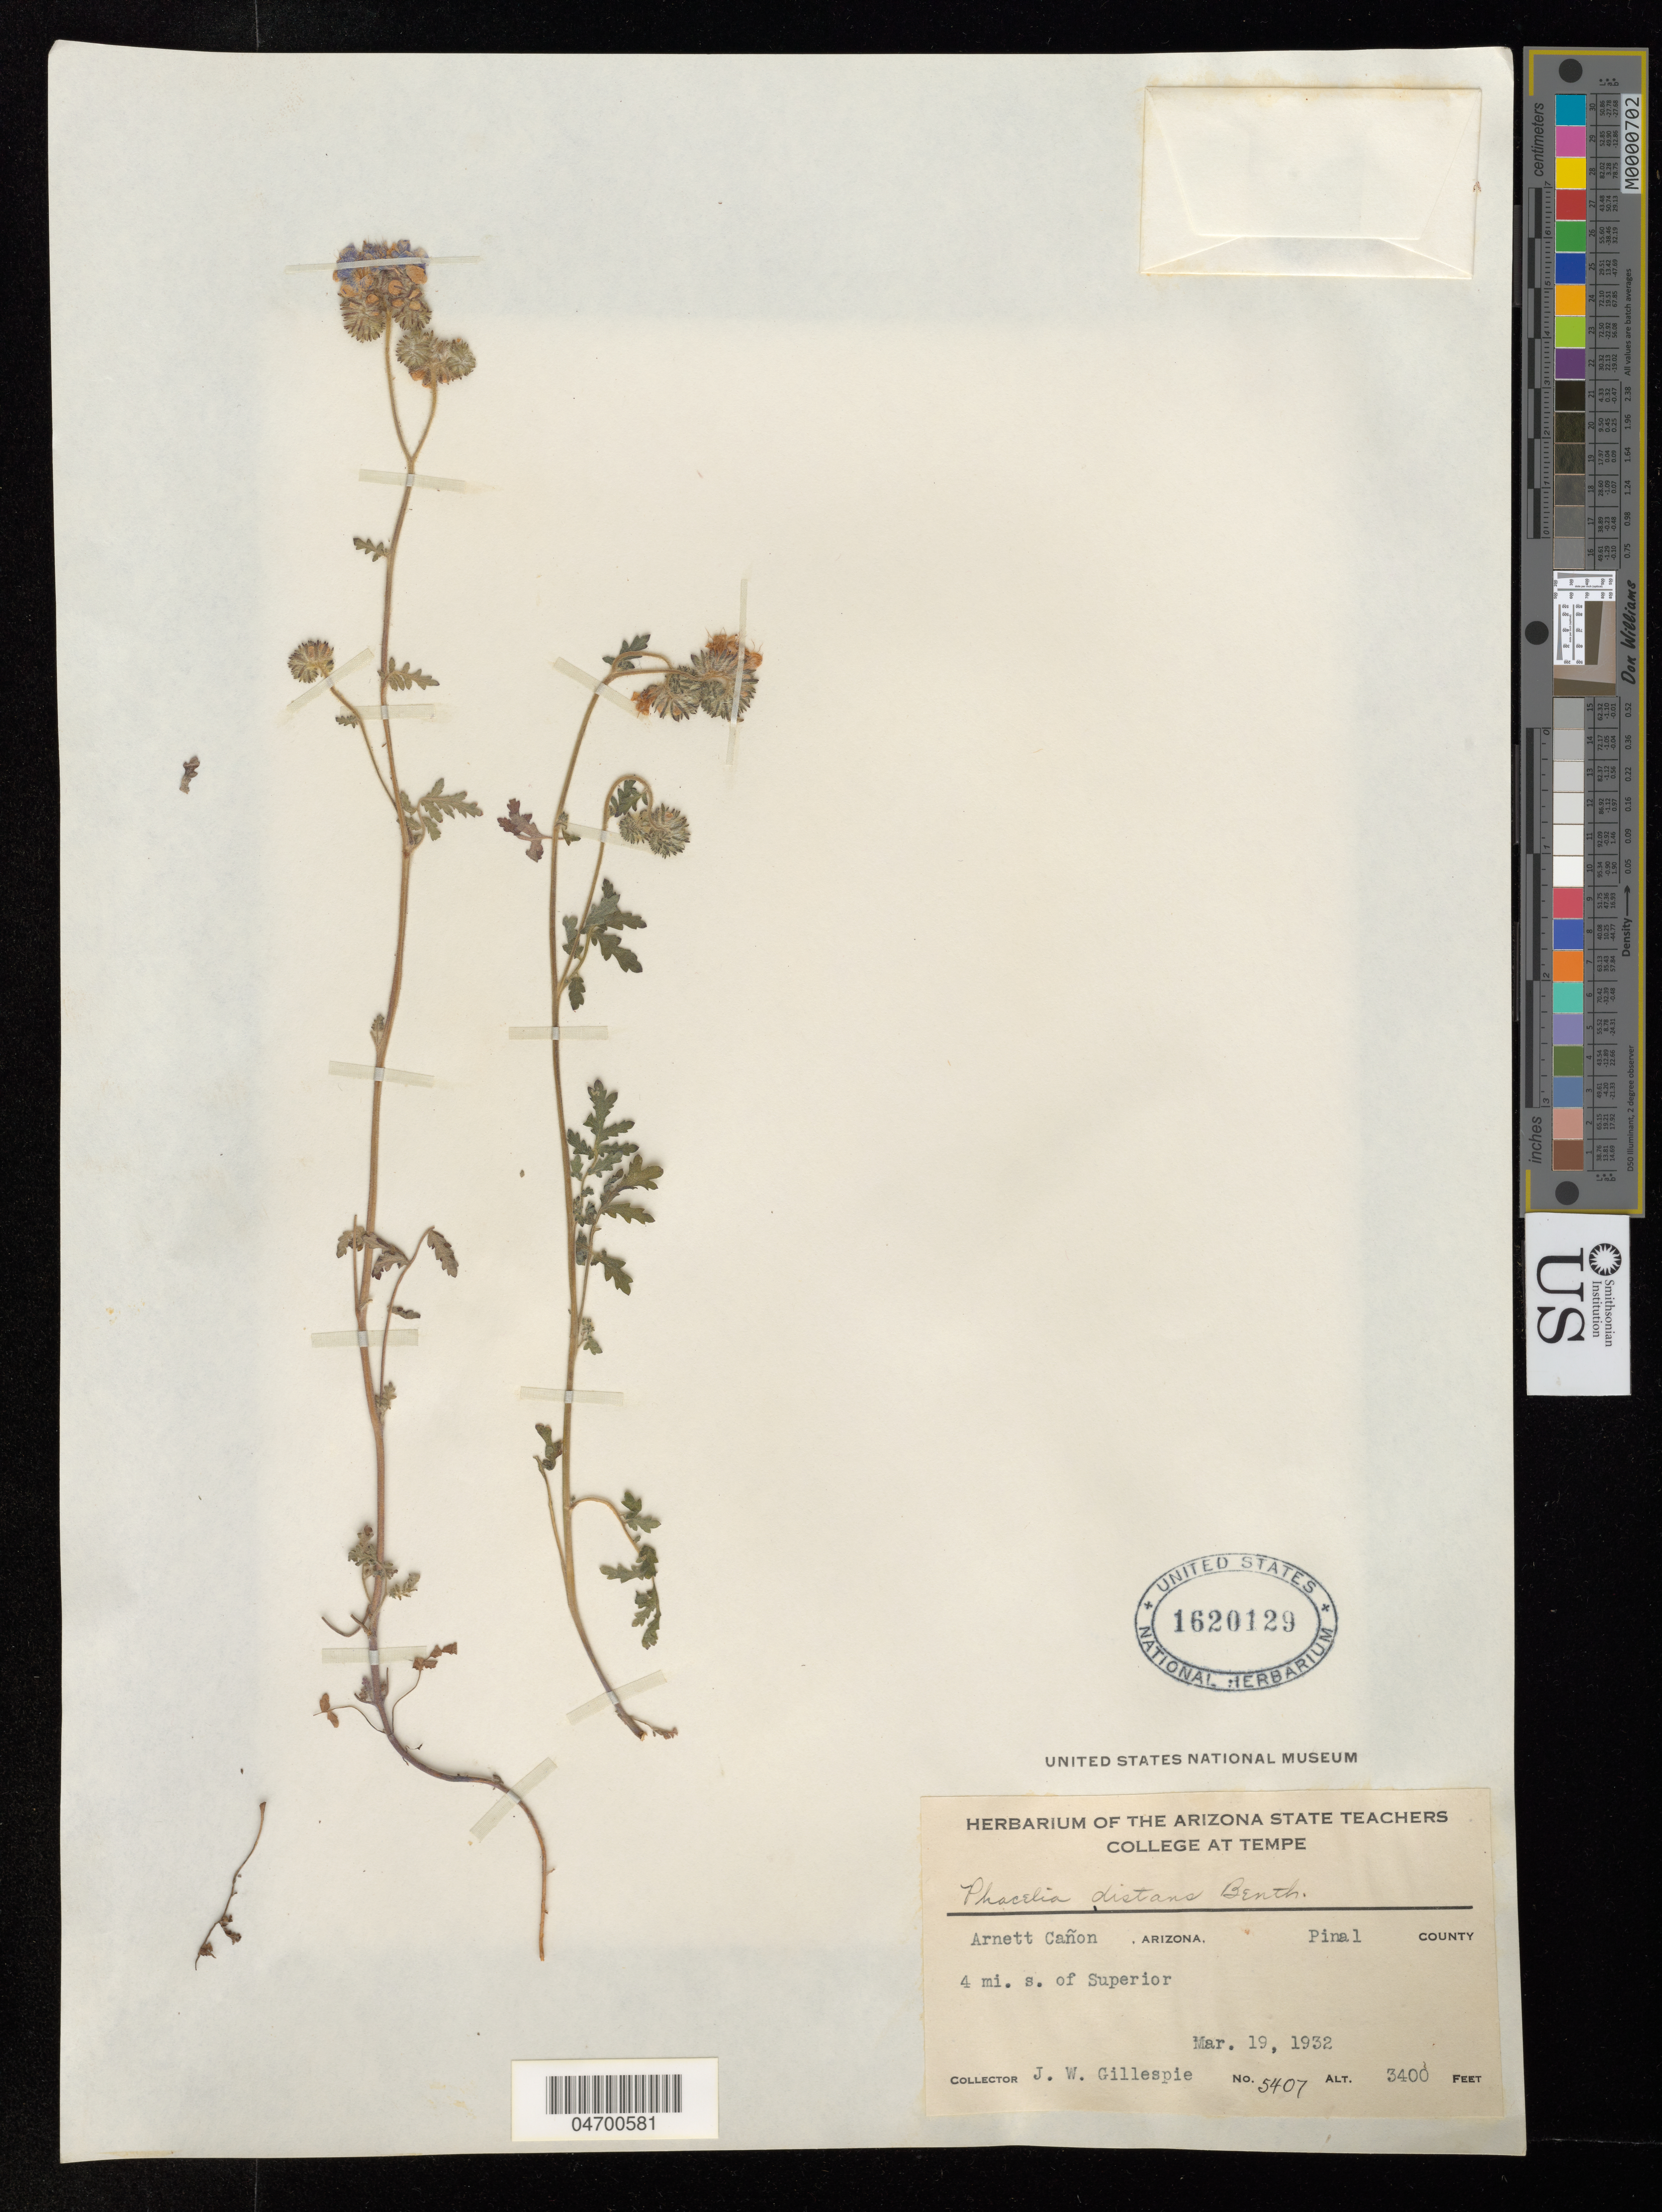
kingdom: Plantae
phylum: Tracheophyta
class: Magnoliopsida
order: Boraginales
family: Hydrophyllaceae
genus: Phacelia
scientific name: Phacelia distans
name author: Benth.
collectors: J. W. Gillespie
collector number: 5407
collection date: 1932-03-19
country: United States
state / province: Arizona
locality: Arnett Cañon. Pinal County. 4 mi. s. of Superior.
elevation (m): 1036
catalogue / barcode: US 1620129